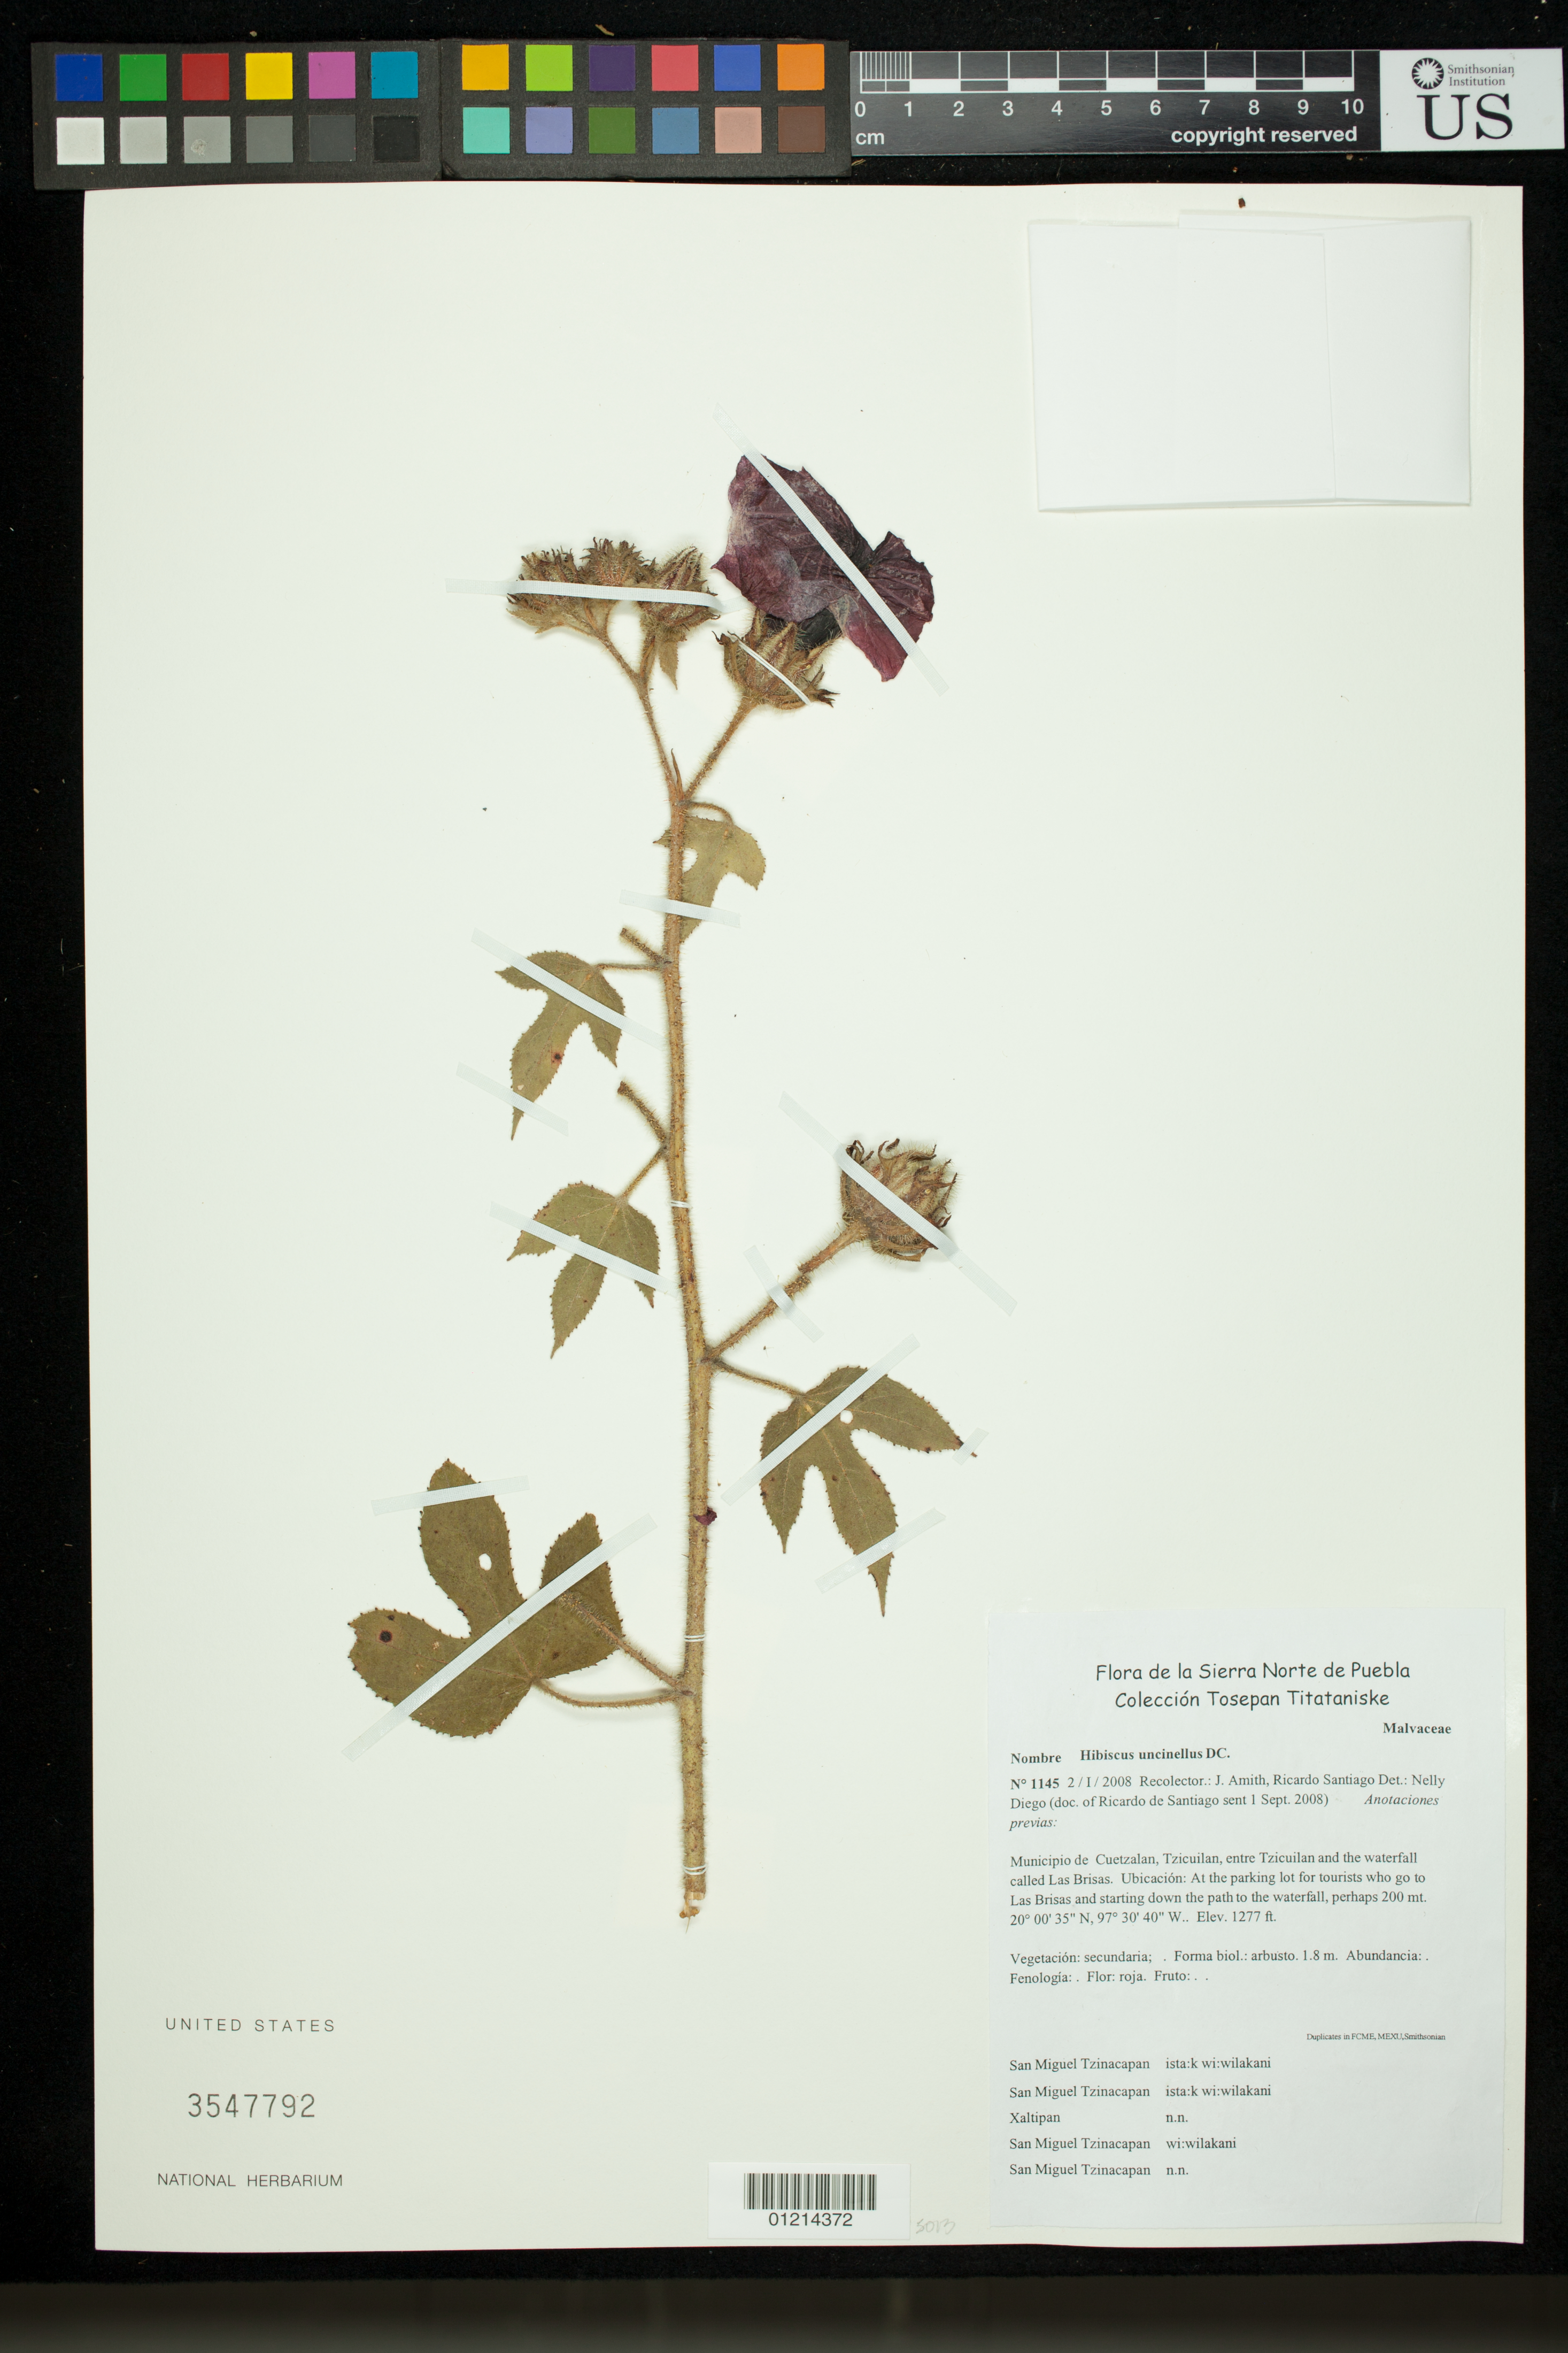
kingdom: Plantae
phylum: Tracheophyta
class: Magnoliopsida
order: Malvales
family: Malvaceae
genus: Sabdariffa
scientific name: Sabdariffa uncinella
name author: (DC.) M.M. Hanes & R.L. Barrett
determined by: Dorr, Laurence J., Curator (BOT), Smithsonian Institution - National Museum of Natural History (UNITED STATES)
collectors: J. D. Amith & R. Santiago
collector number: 1145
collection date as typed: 02 Jan 2008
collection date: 2008-01-02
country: Mexico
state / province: Puebla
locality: Municipio de Cuetzalan, Tzicuilan, entre Tzicuilan and Las Brisas. Ubicacion: at parking lot for tourists who go to Las Brisas and starting down the path to the waterfall, perhaps 200 mt.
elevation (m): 389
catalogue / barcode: US 3547792